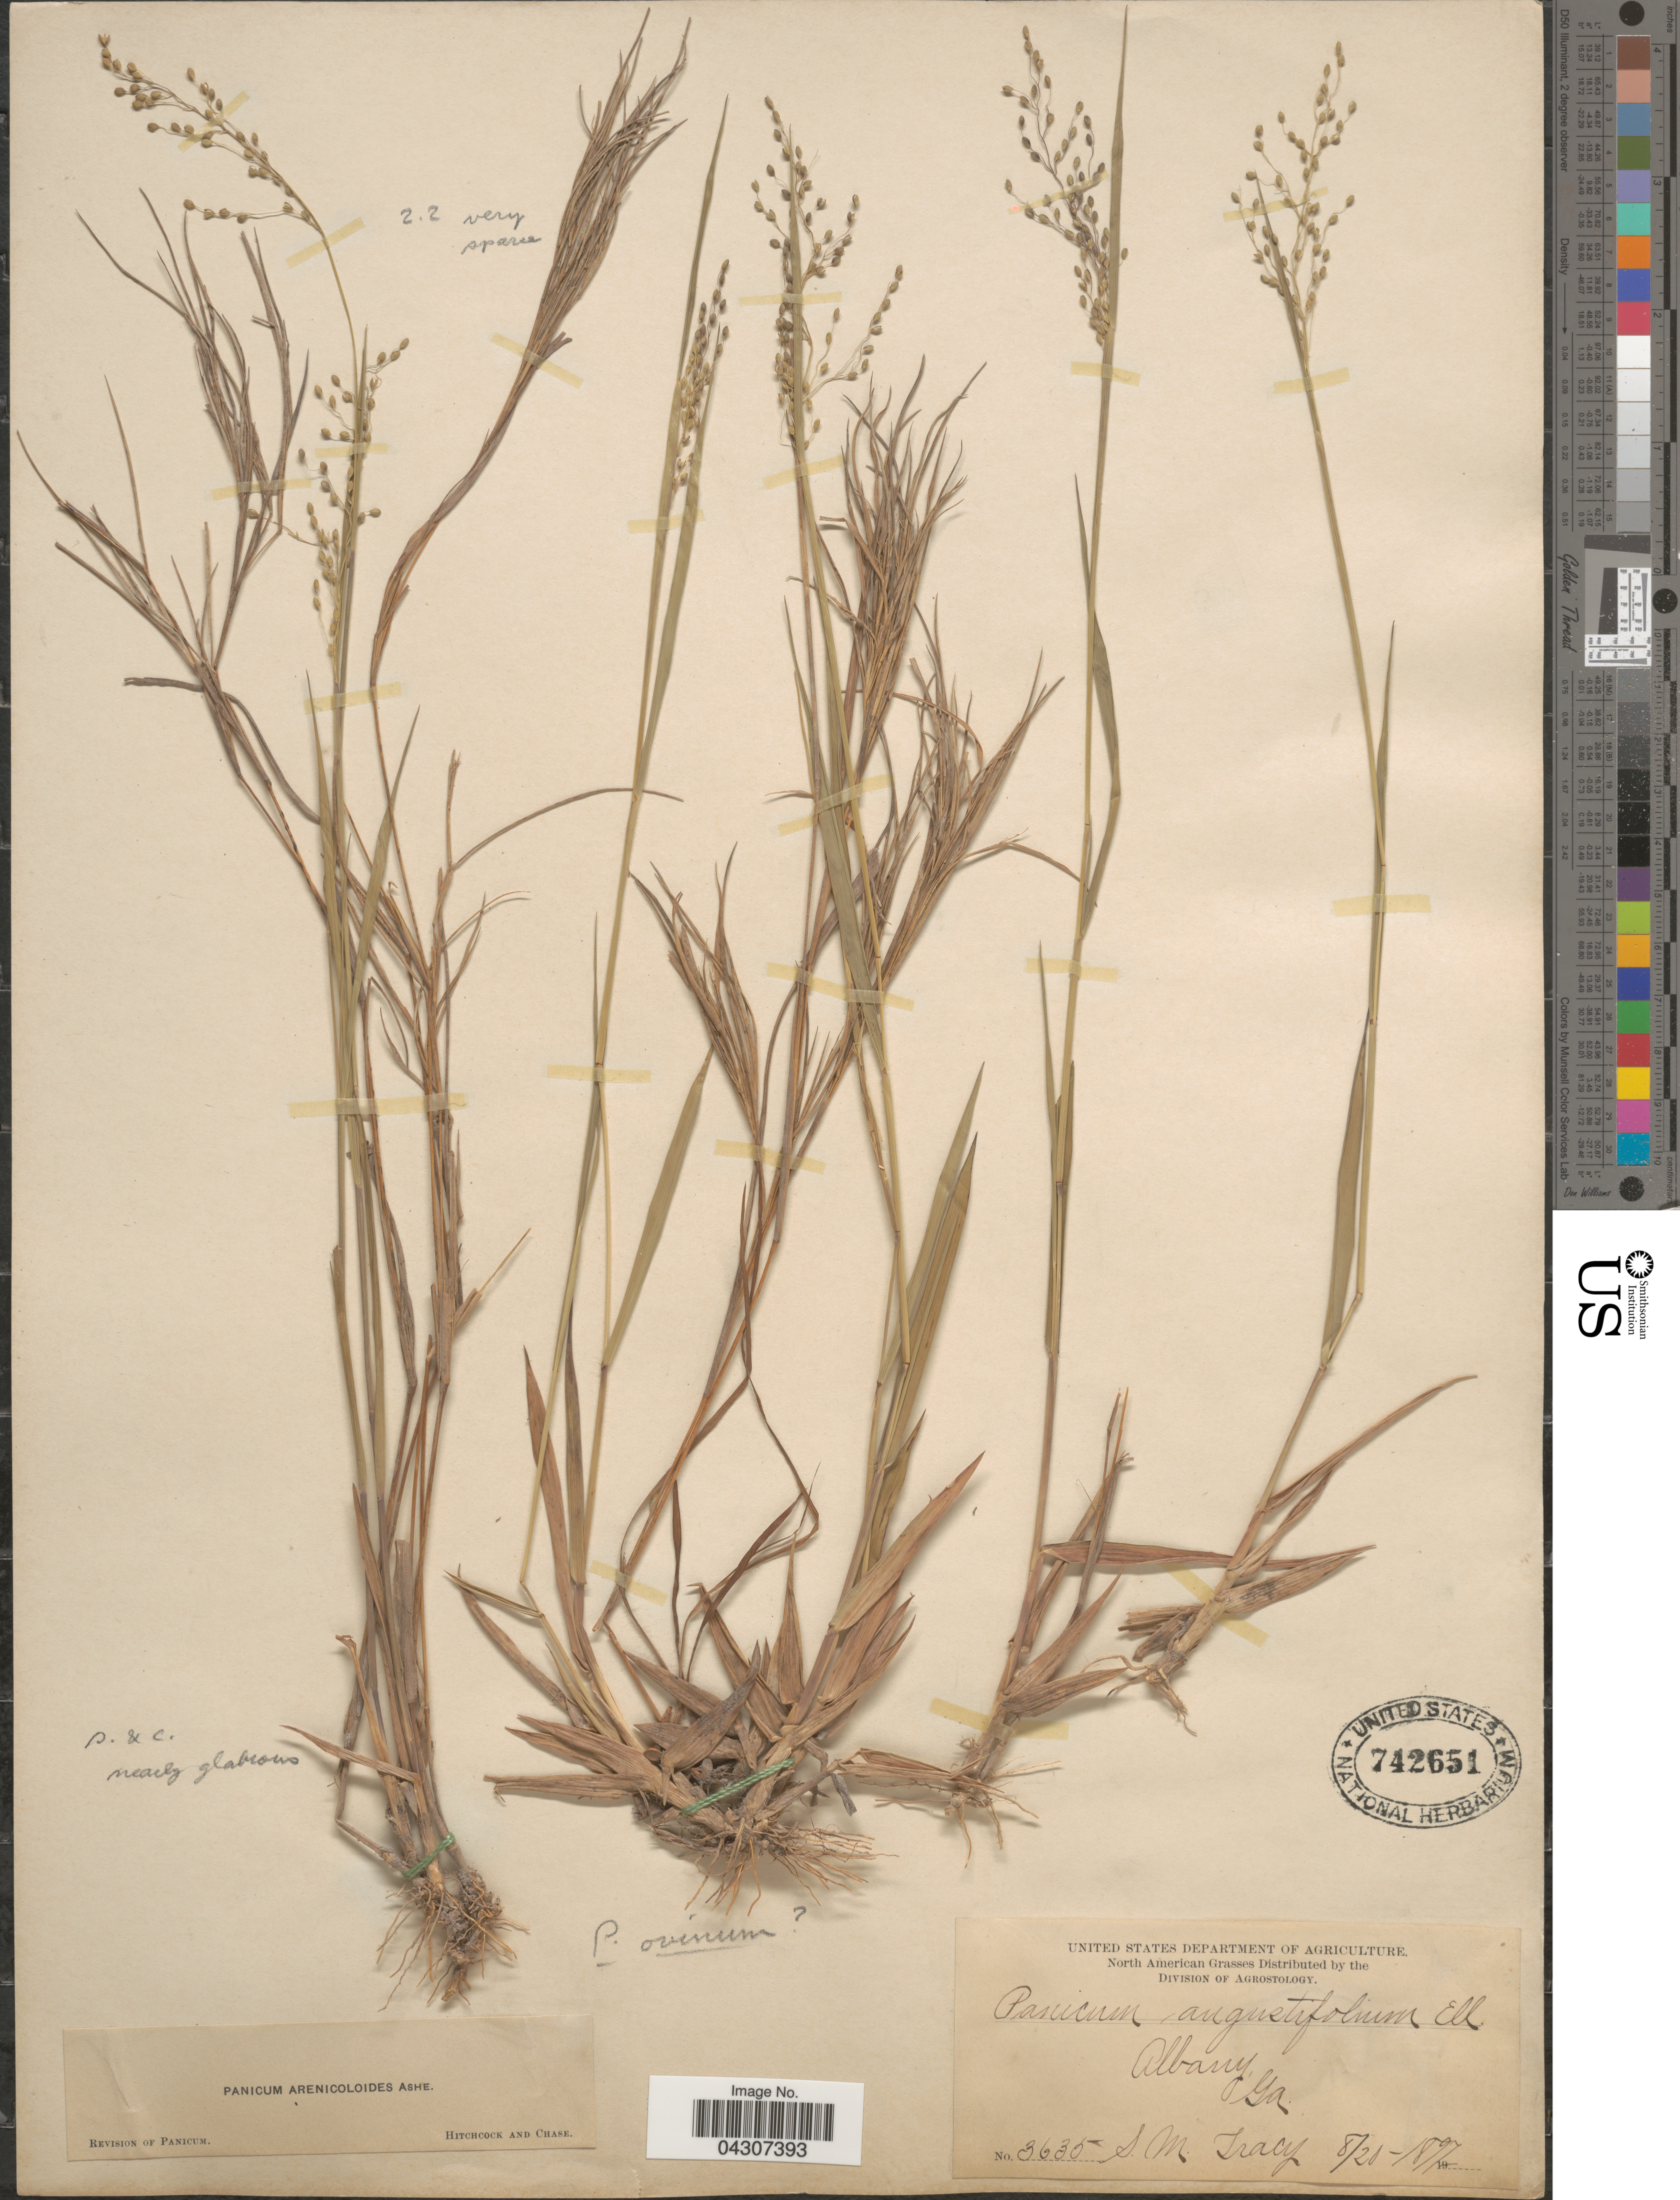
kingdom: Plantae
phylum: Tracheophyta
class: Liliopsida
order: Poales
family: Poaceae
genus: Dichanthelium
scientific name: Dichanthelium aciculare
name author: (Desv. ex Poir.) Gould & C.A. Clark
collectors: S. M. Tracy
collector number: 3635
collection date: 1897-08-20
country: United States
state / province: Georgia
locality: Albany.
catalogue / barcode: US 742651